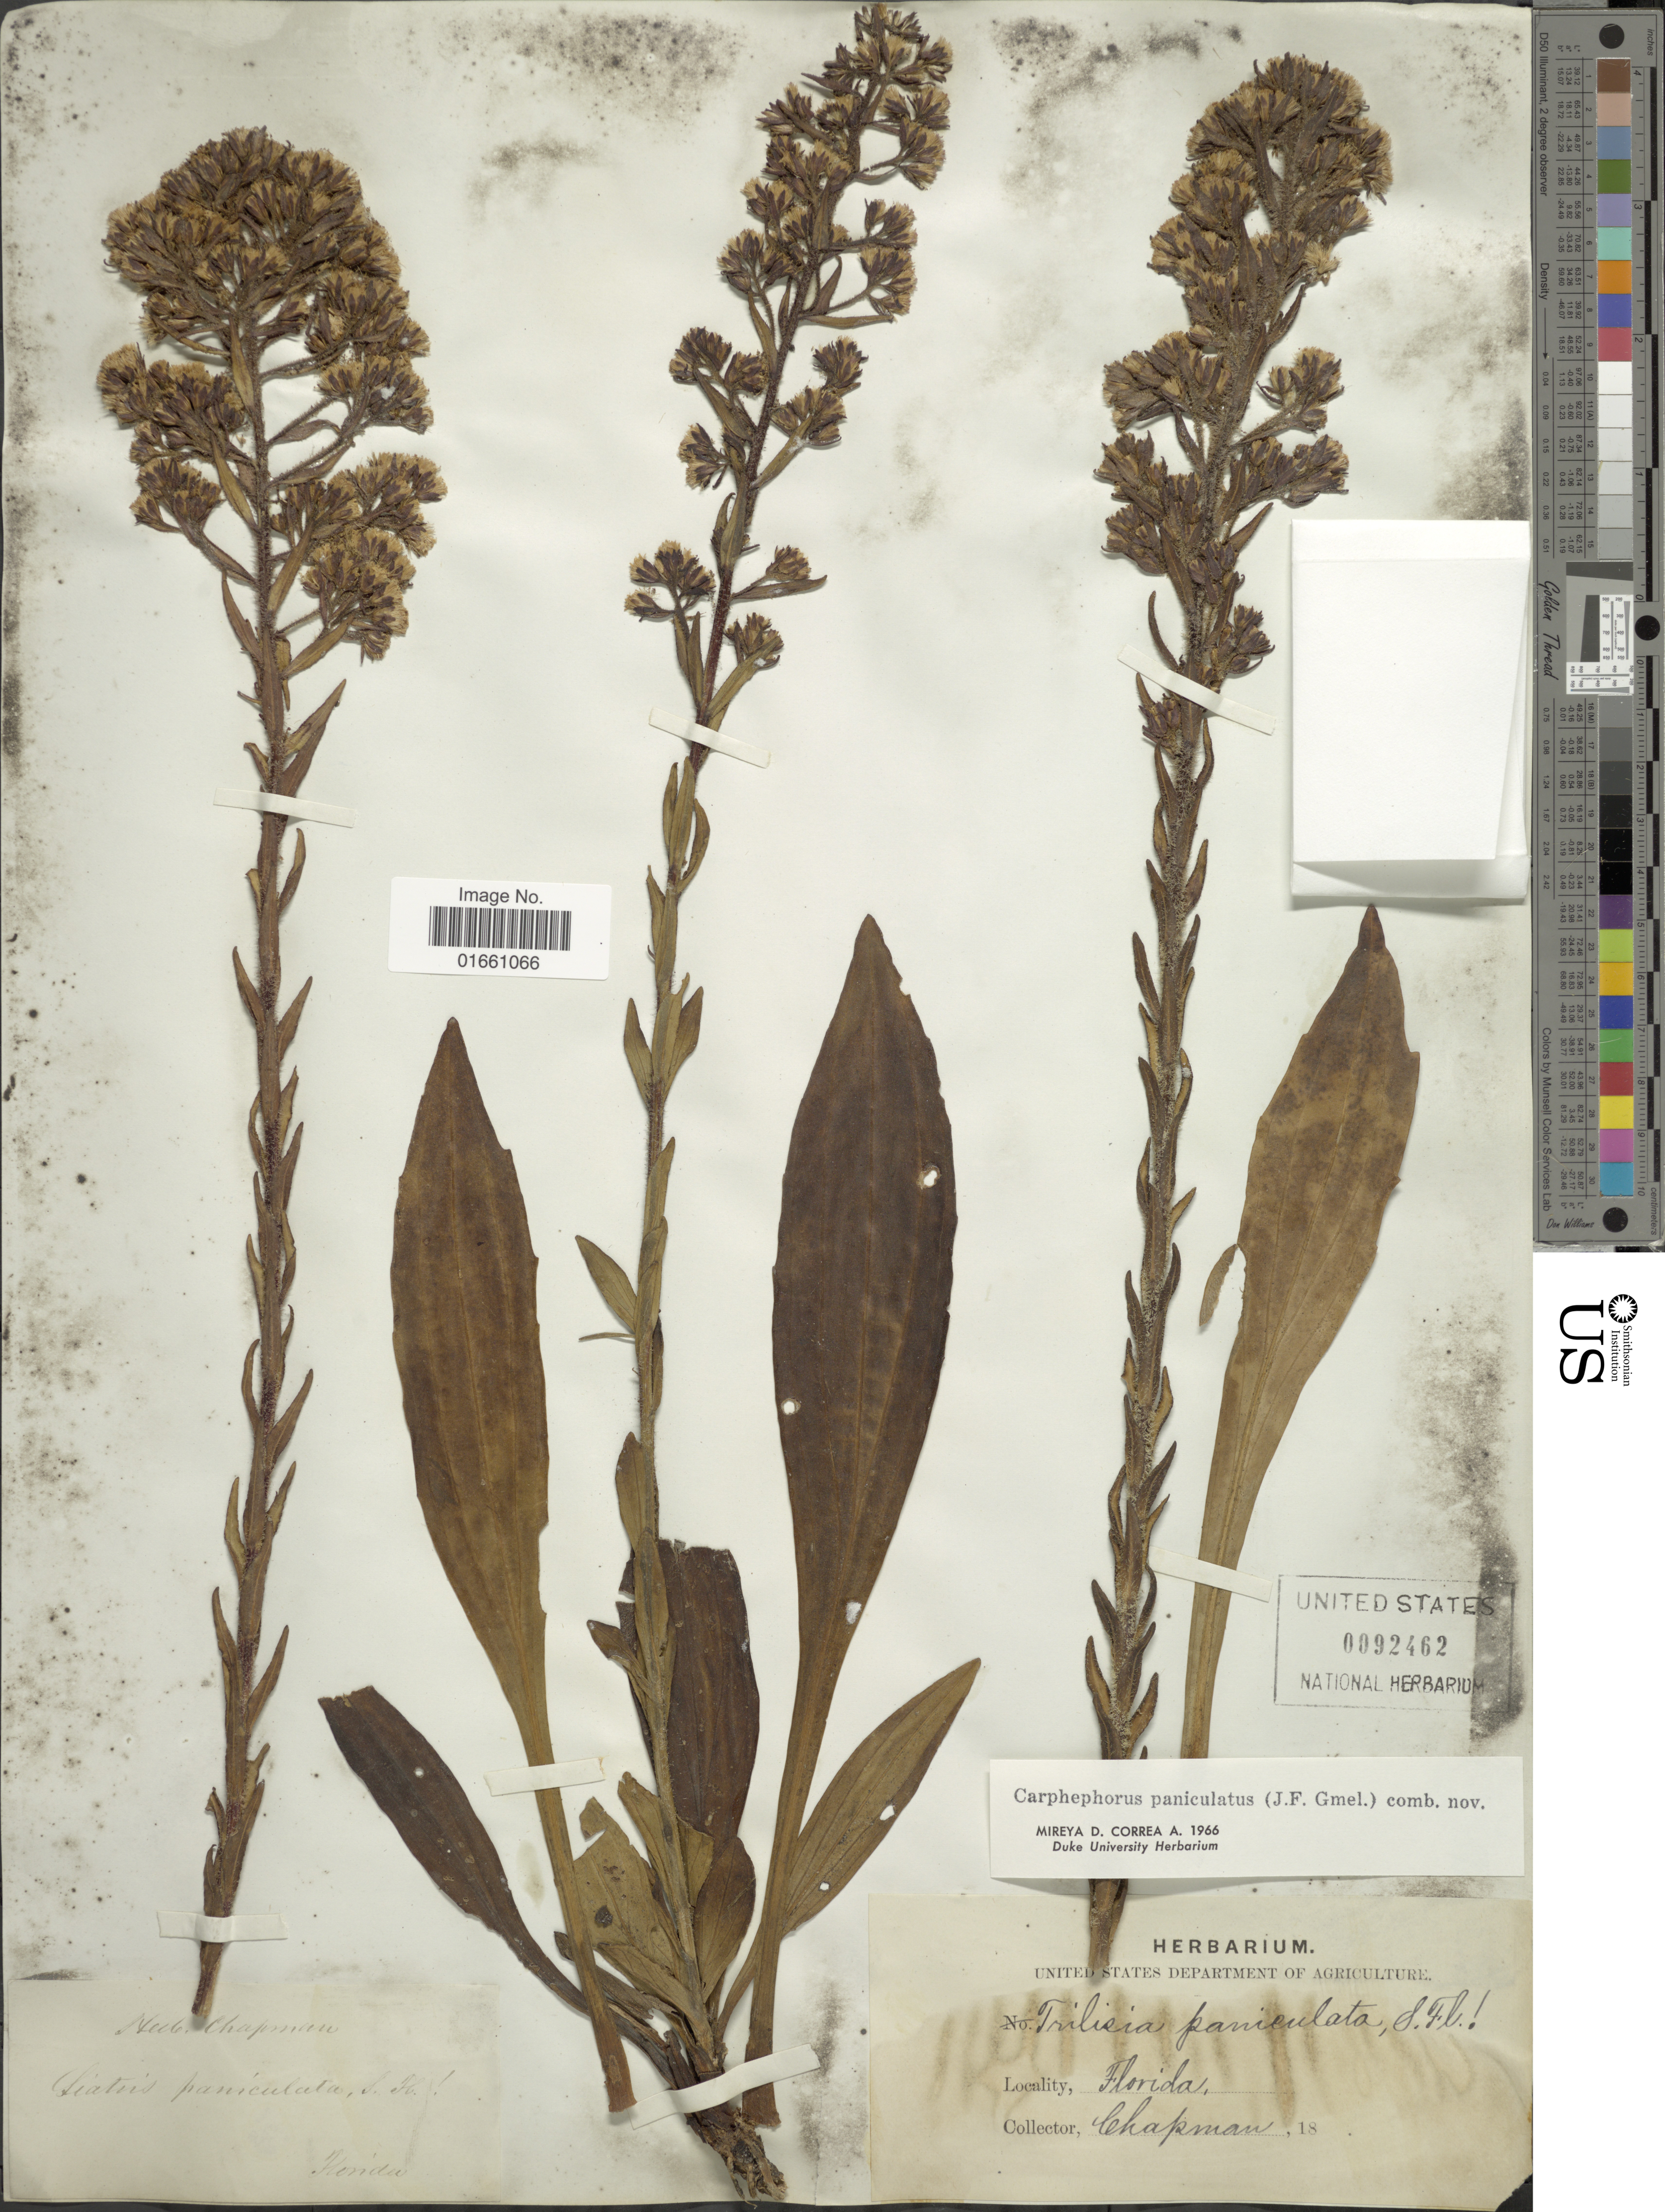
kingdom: Plantae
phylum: Tracheophyta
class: Magnoliopsida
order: Asterales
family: Asteraceae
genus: Trilisa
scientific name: Trilisa paniculata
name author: (J.F. Gmel.) Cass.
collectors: A. Chapman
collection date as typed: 18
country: United States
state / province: Florida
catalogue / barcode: US 92462